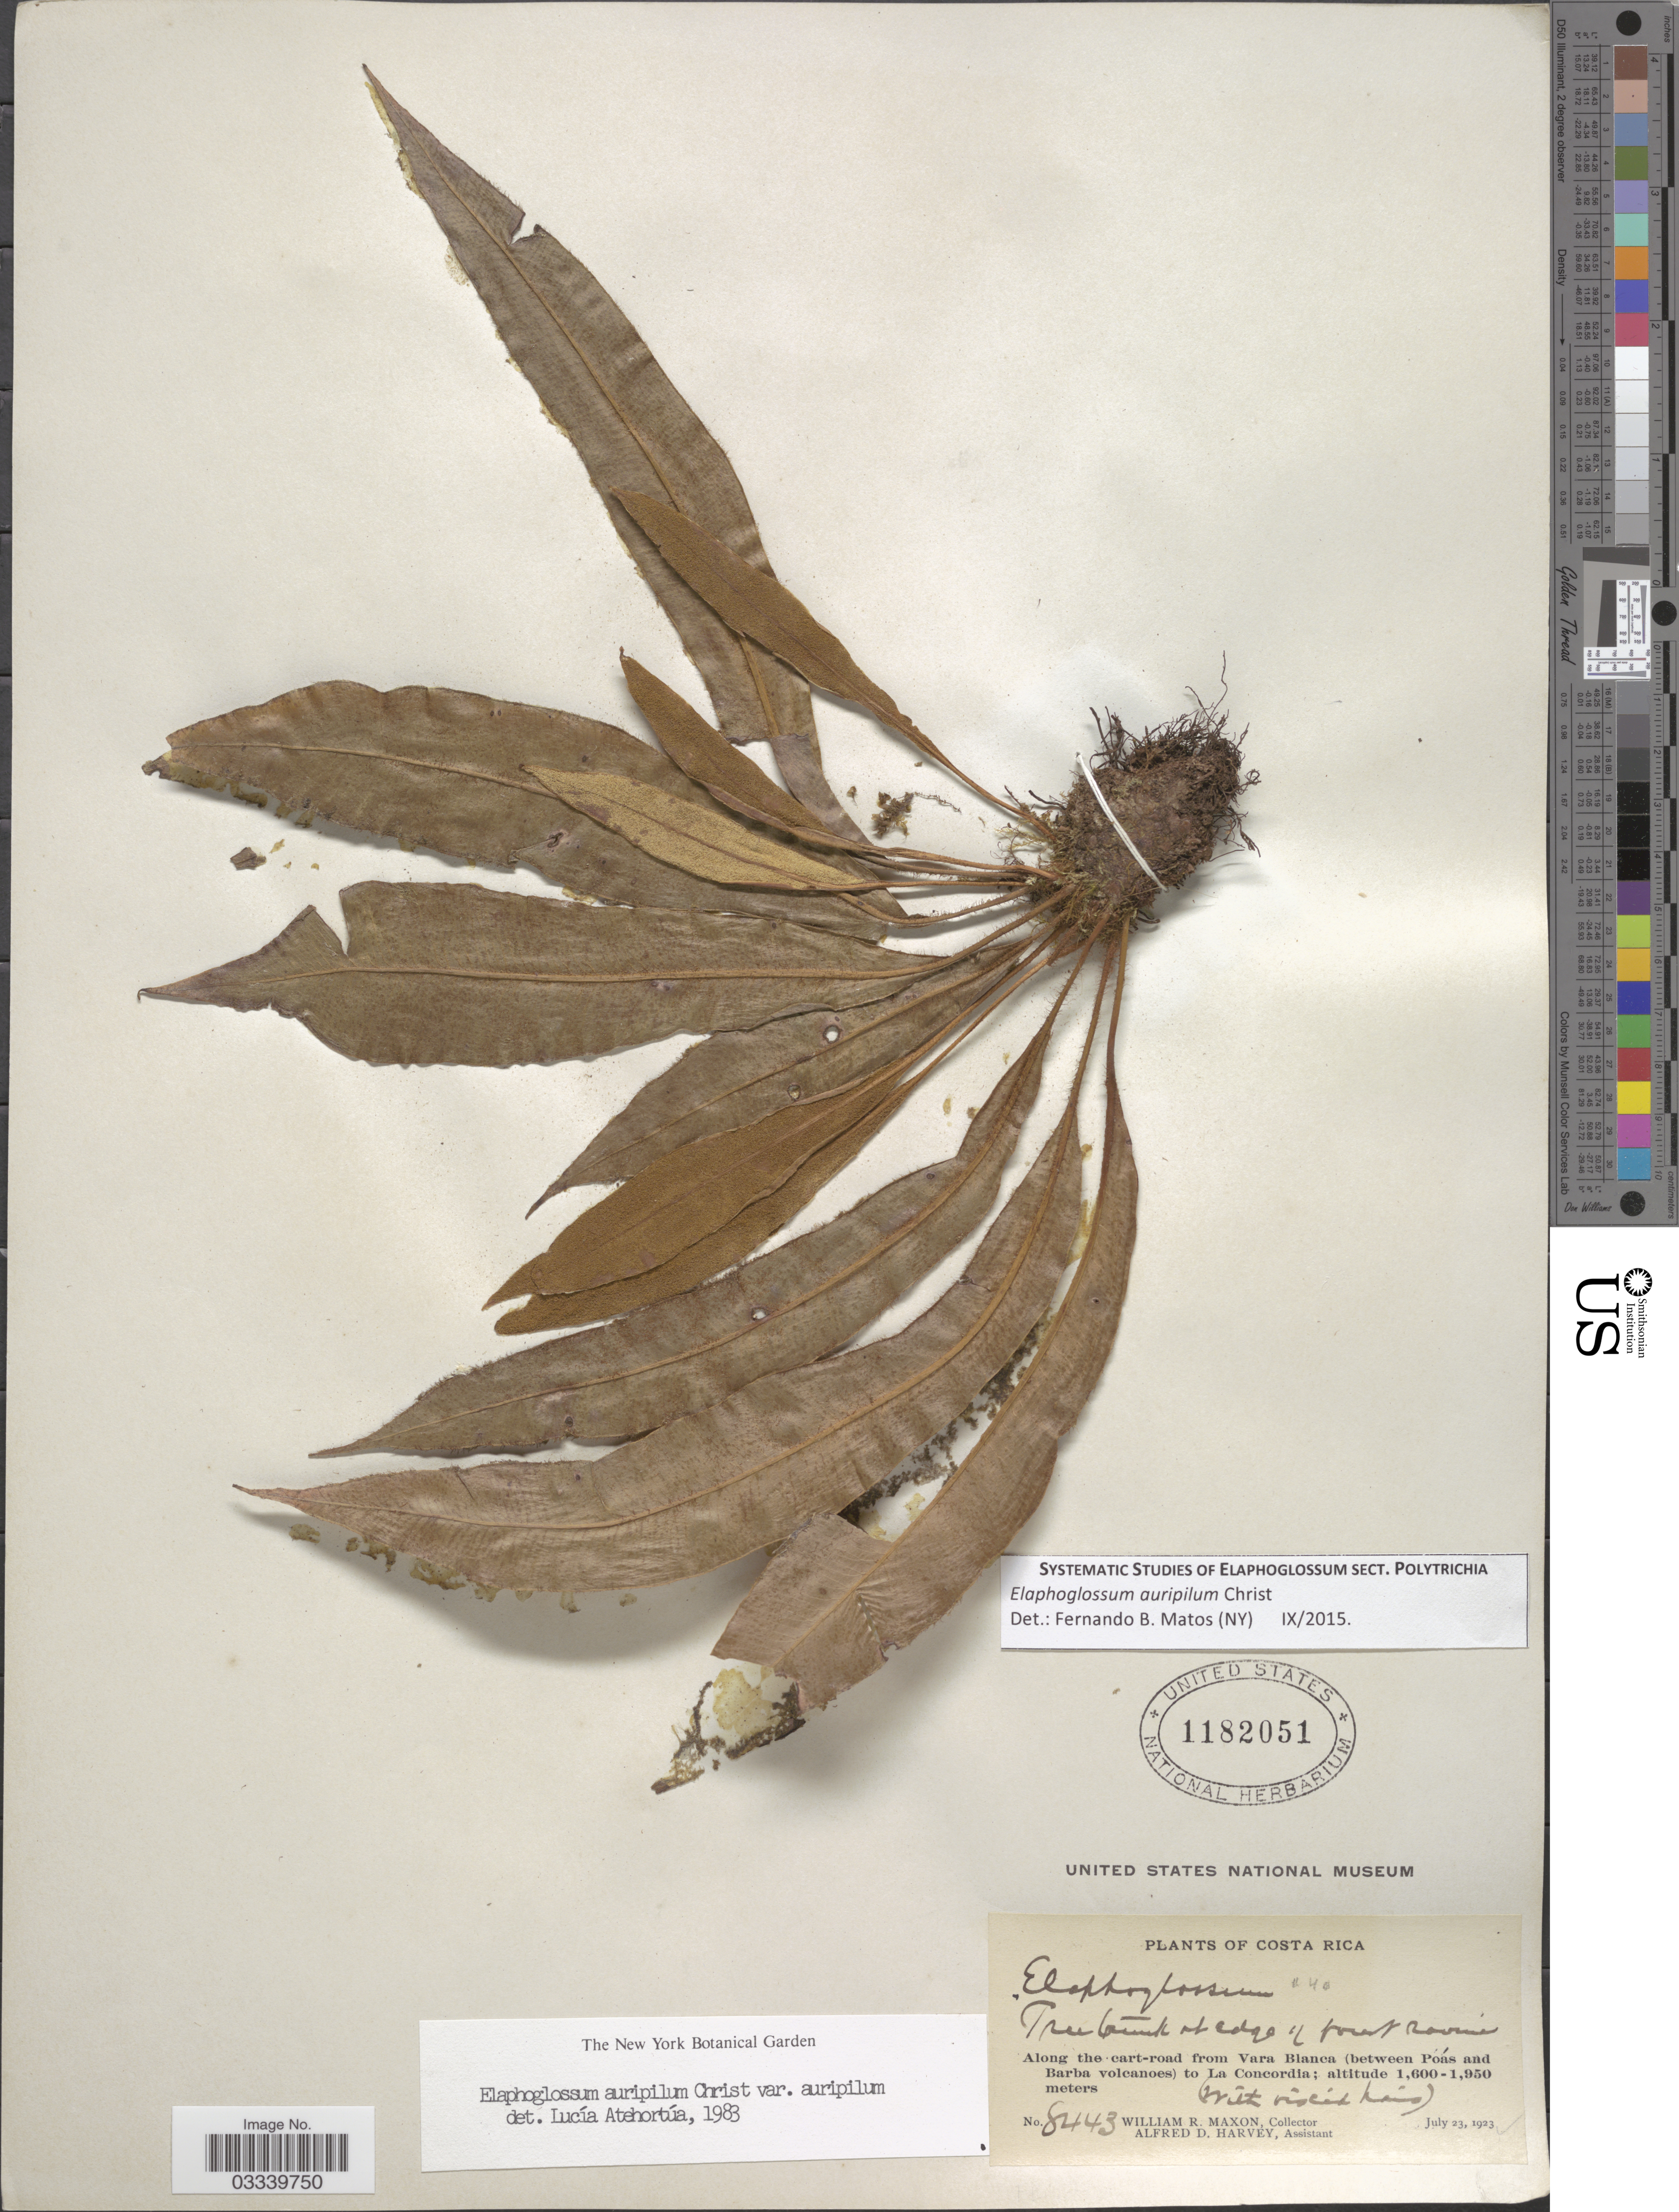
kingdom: Plantae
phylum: Tracheophyta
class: Polypodiopsida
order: Polypodiales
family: Dryopteridaceae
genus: Elaphoglossum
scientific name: Elaphoglossum auripilum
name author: Christ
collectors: W. R. Maxon & A. D. Harvey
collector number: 8443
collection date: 1923-07-23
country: Costa Rica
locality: Along the cart-road from Vara Blanca (between Poás and Barba volcanoes) to La Concordia.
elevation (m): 1600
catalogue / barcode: US 1182051